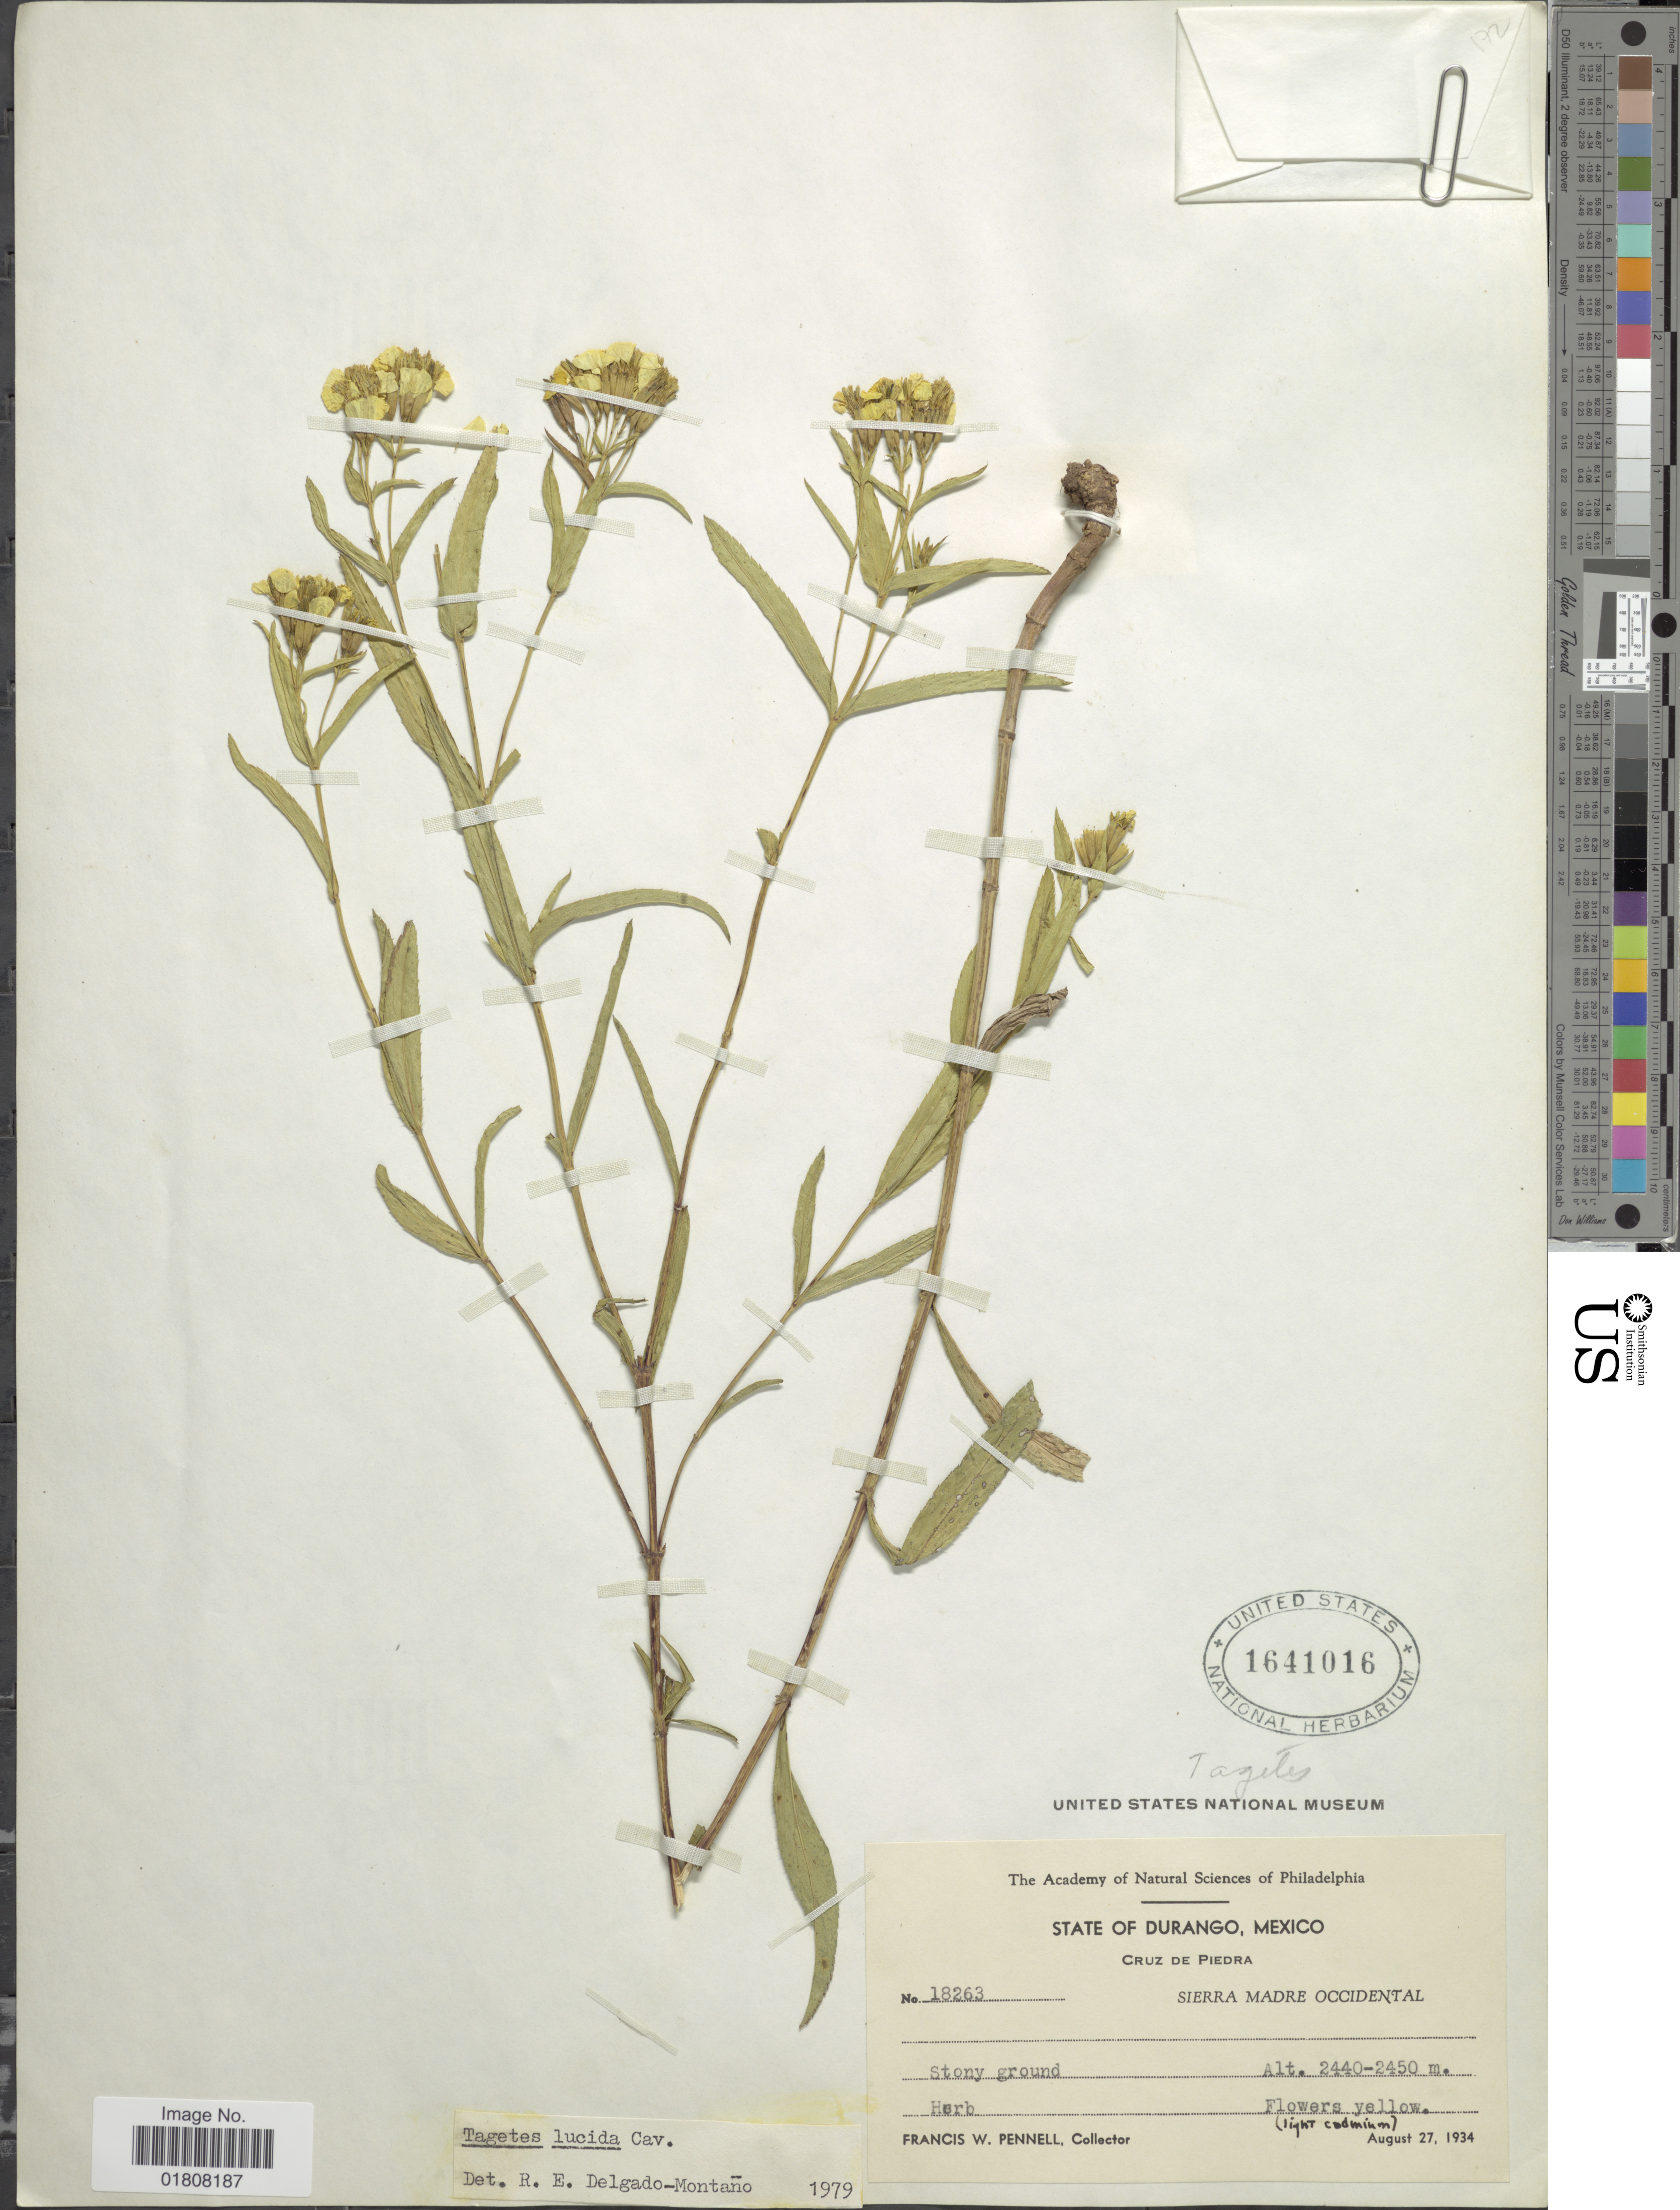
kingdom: Plantae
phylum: Tracheophyta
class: Magnoliopsida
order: Asterales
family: Asteraceae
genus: Tagetes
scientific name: Tagetes lucida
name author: Cav.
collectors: F. W. Pennell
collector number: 18263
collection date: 1934-08-27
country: Mexico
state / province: Durango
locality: Cruz de Piedra, Sierra Madre Occidental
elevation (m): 2440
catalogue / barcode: US 1641016